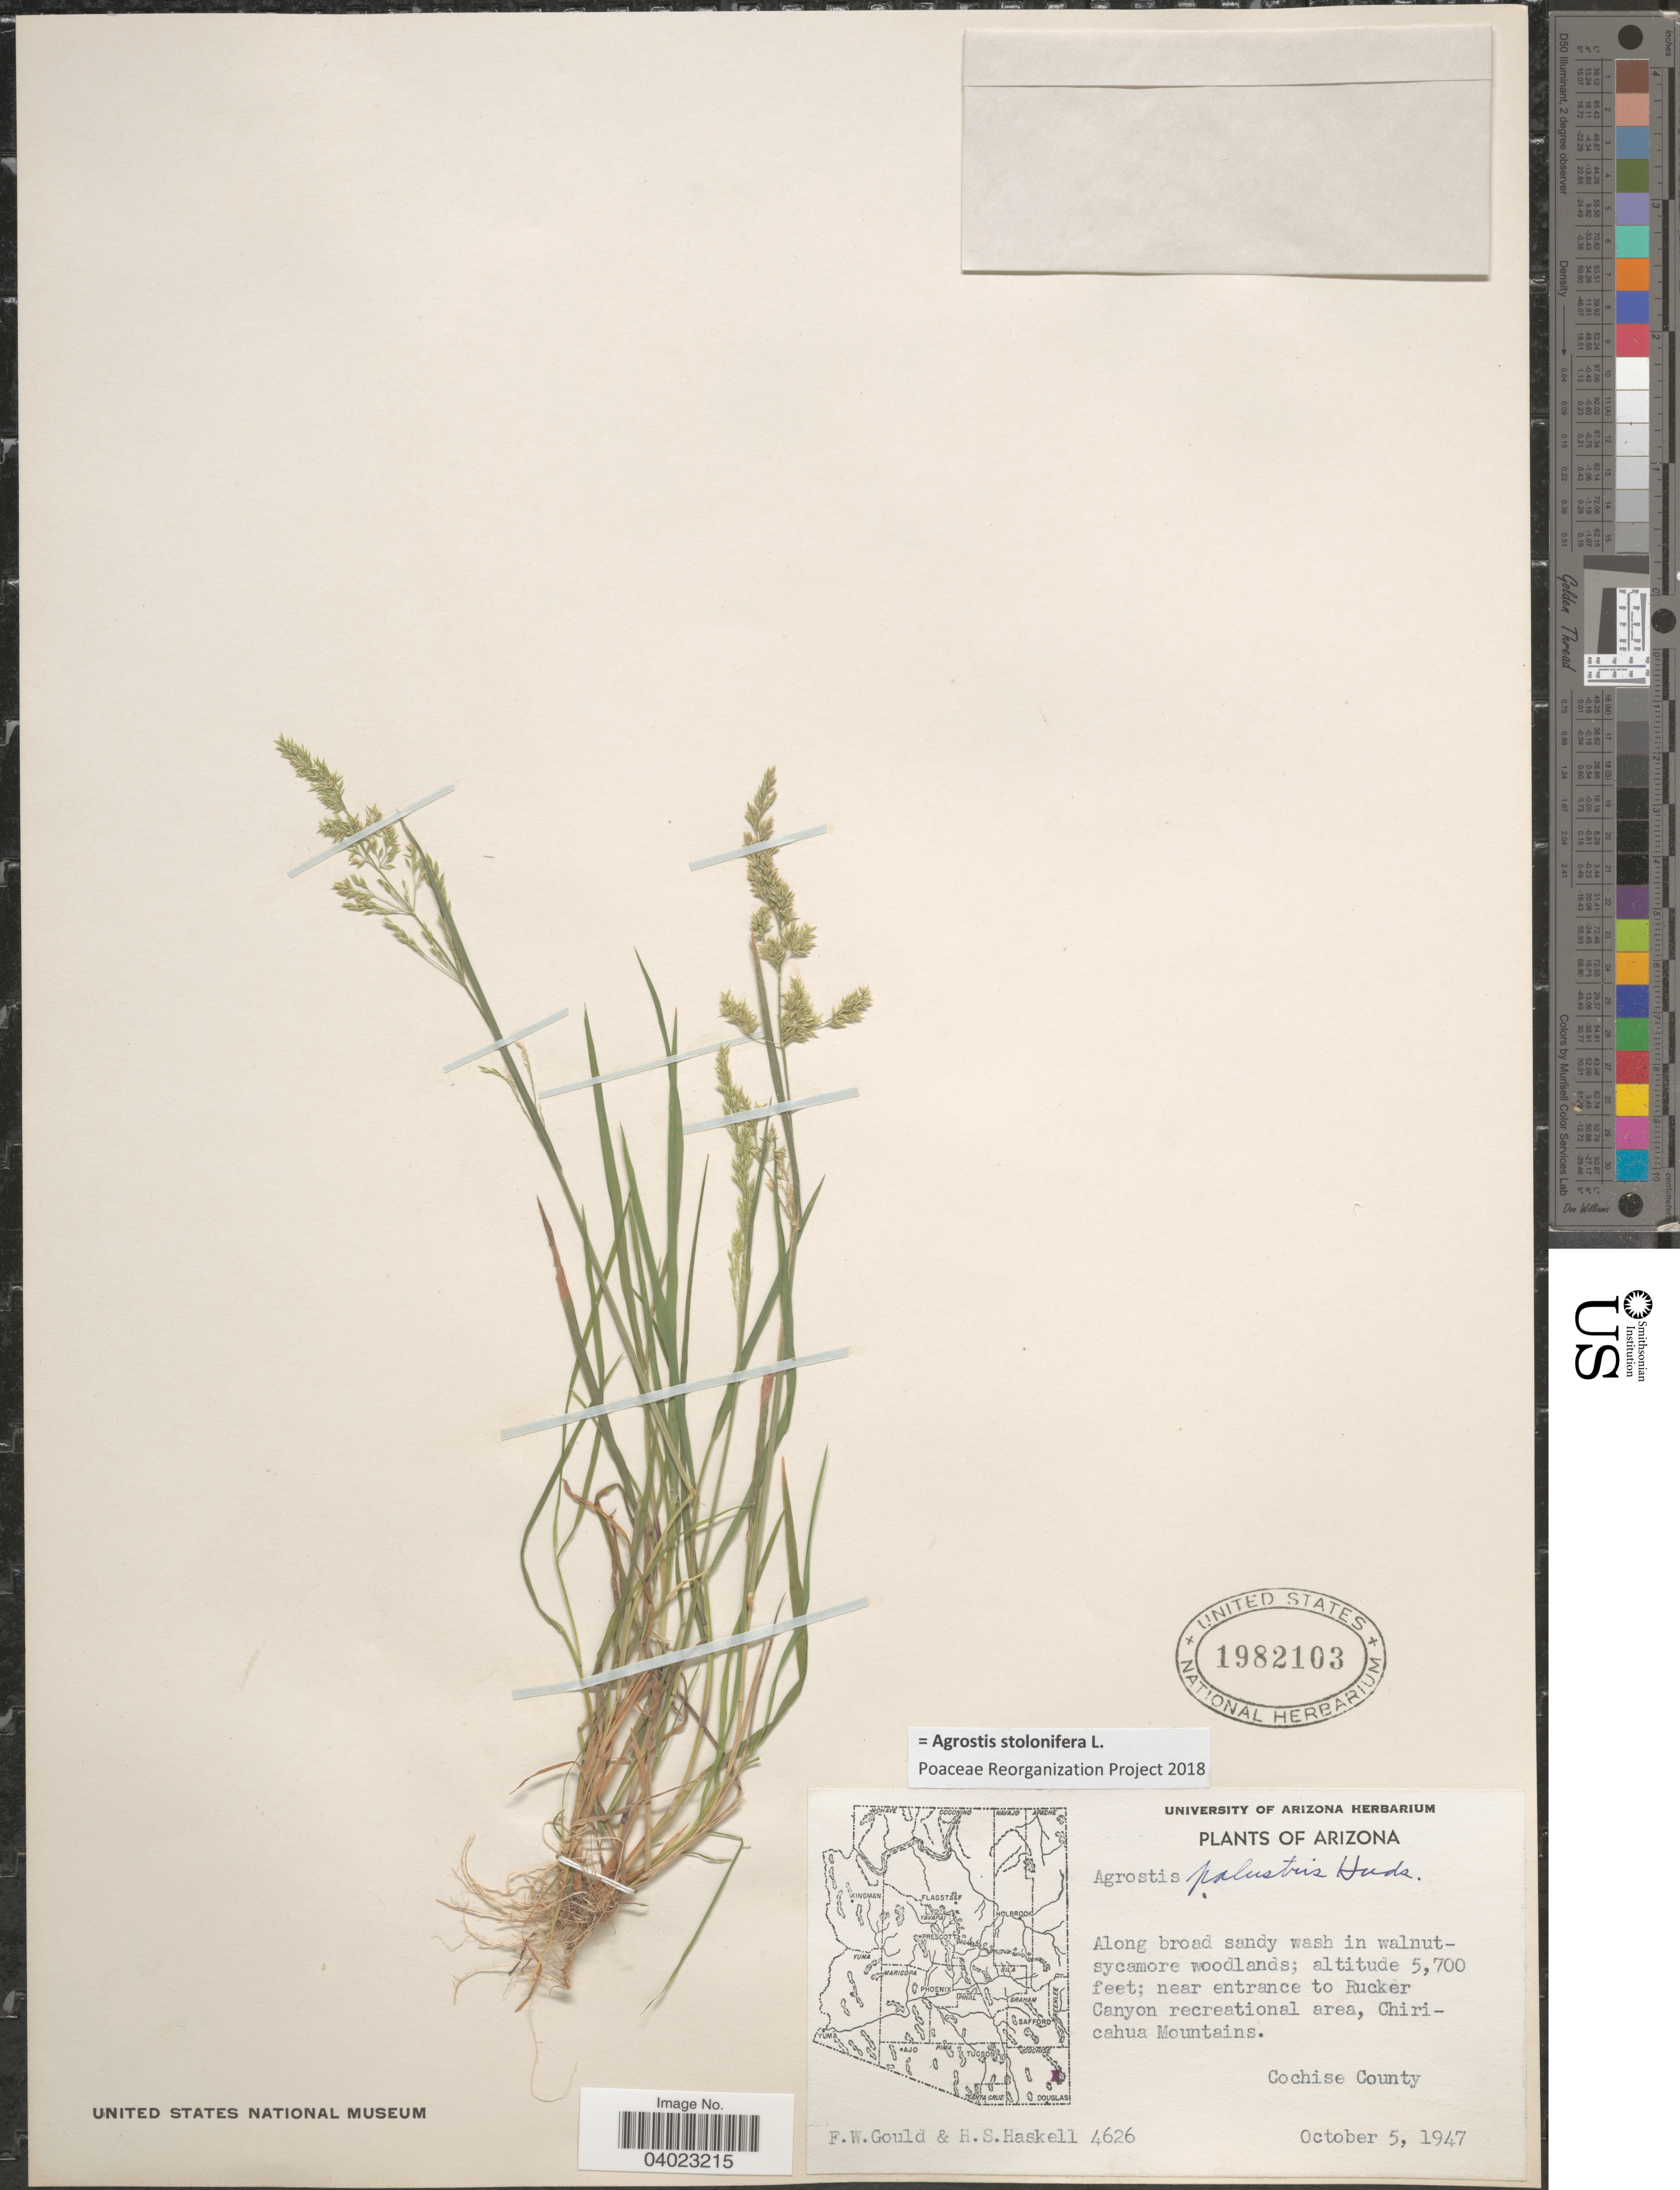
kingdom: Plantae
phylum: Tracheophyta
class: Liliopsida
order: Poales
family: Poaceae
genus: Agrostis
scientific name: Agrostis stolonifera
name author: L.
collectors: F. W. Gould & H. Haskell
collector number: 4626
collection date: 1947-10-05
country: United States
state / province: Arizona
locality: Along broad sandy wash in walnut-sycamore woodlands; near entrance to Rucker Canyon recreational area, Chiricahua Mountains. Cochise County.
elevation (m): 1737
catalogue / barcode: US 1982103